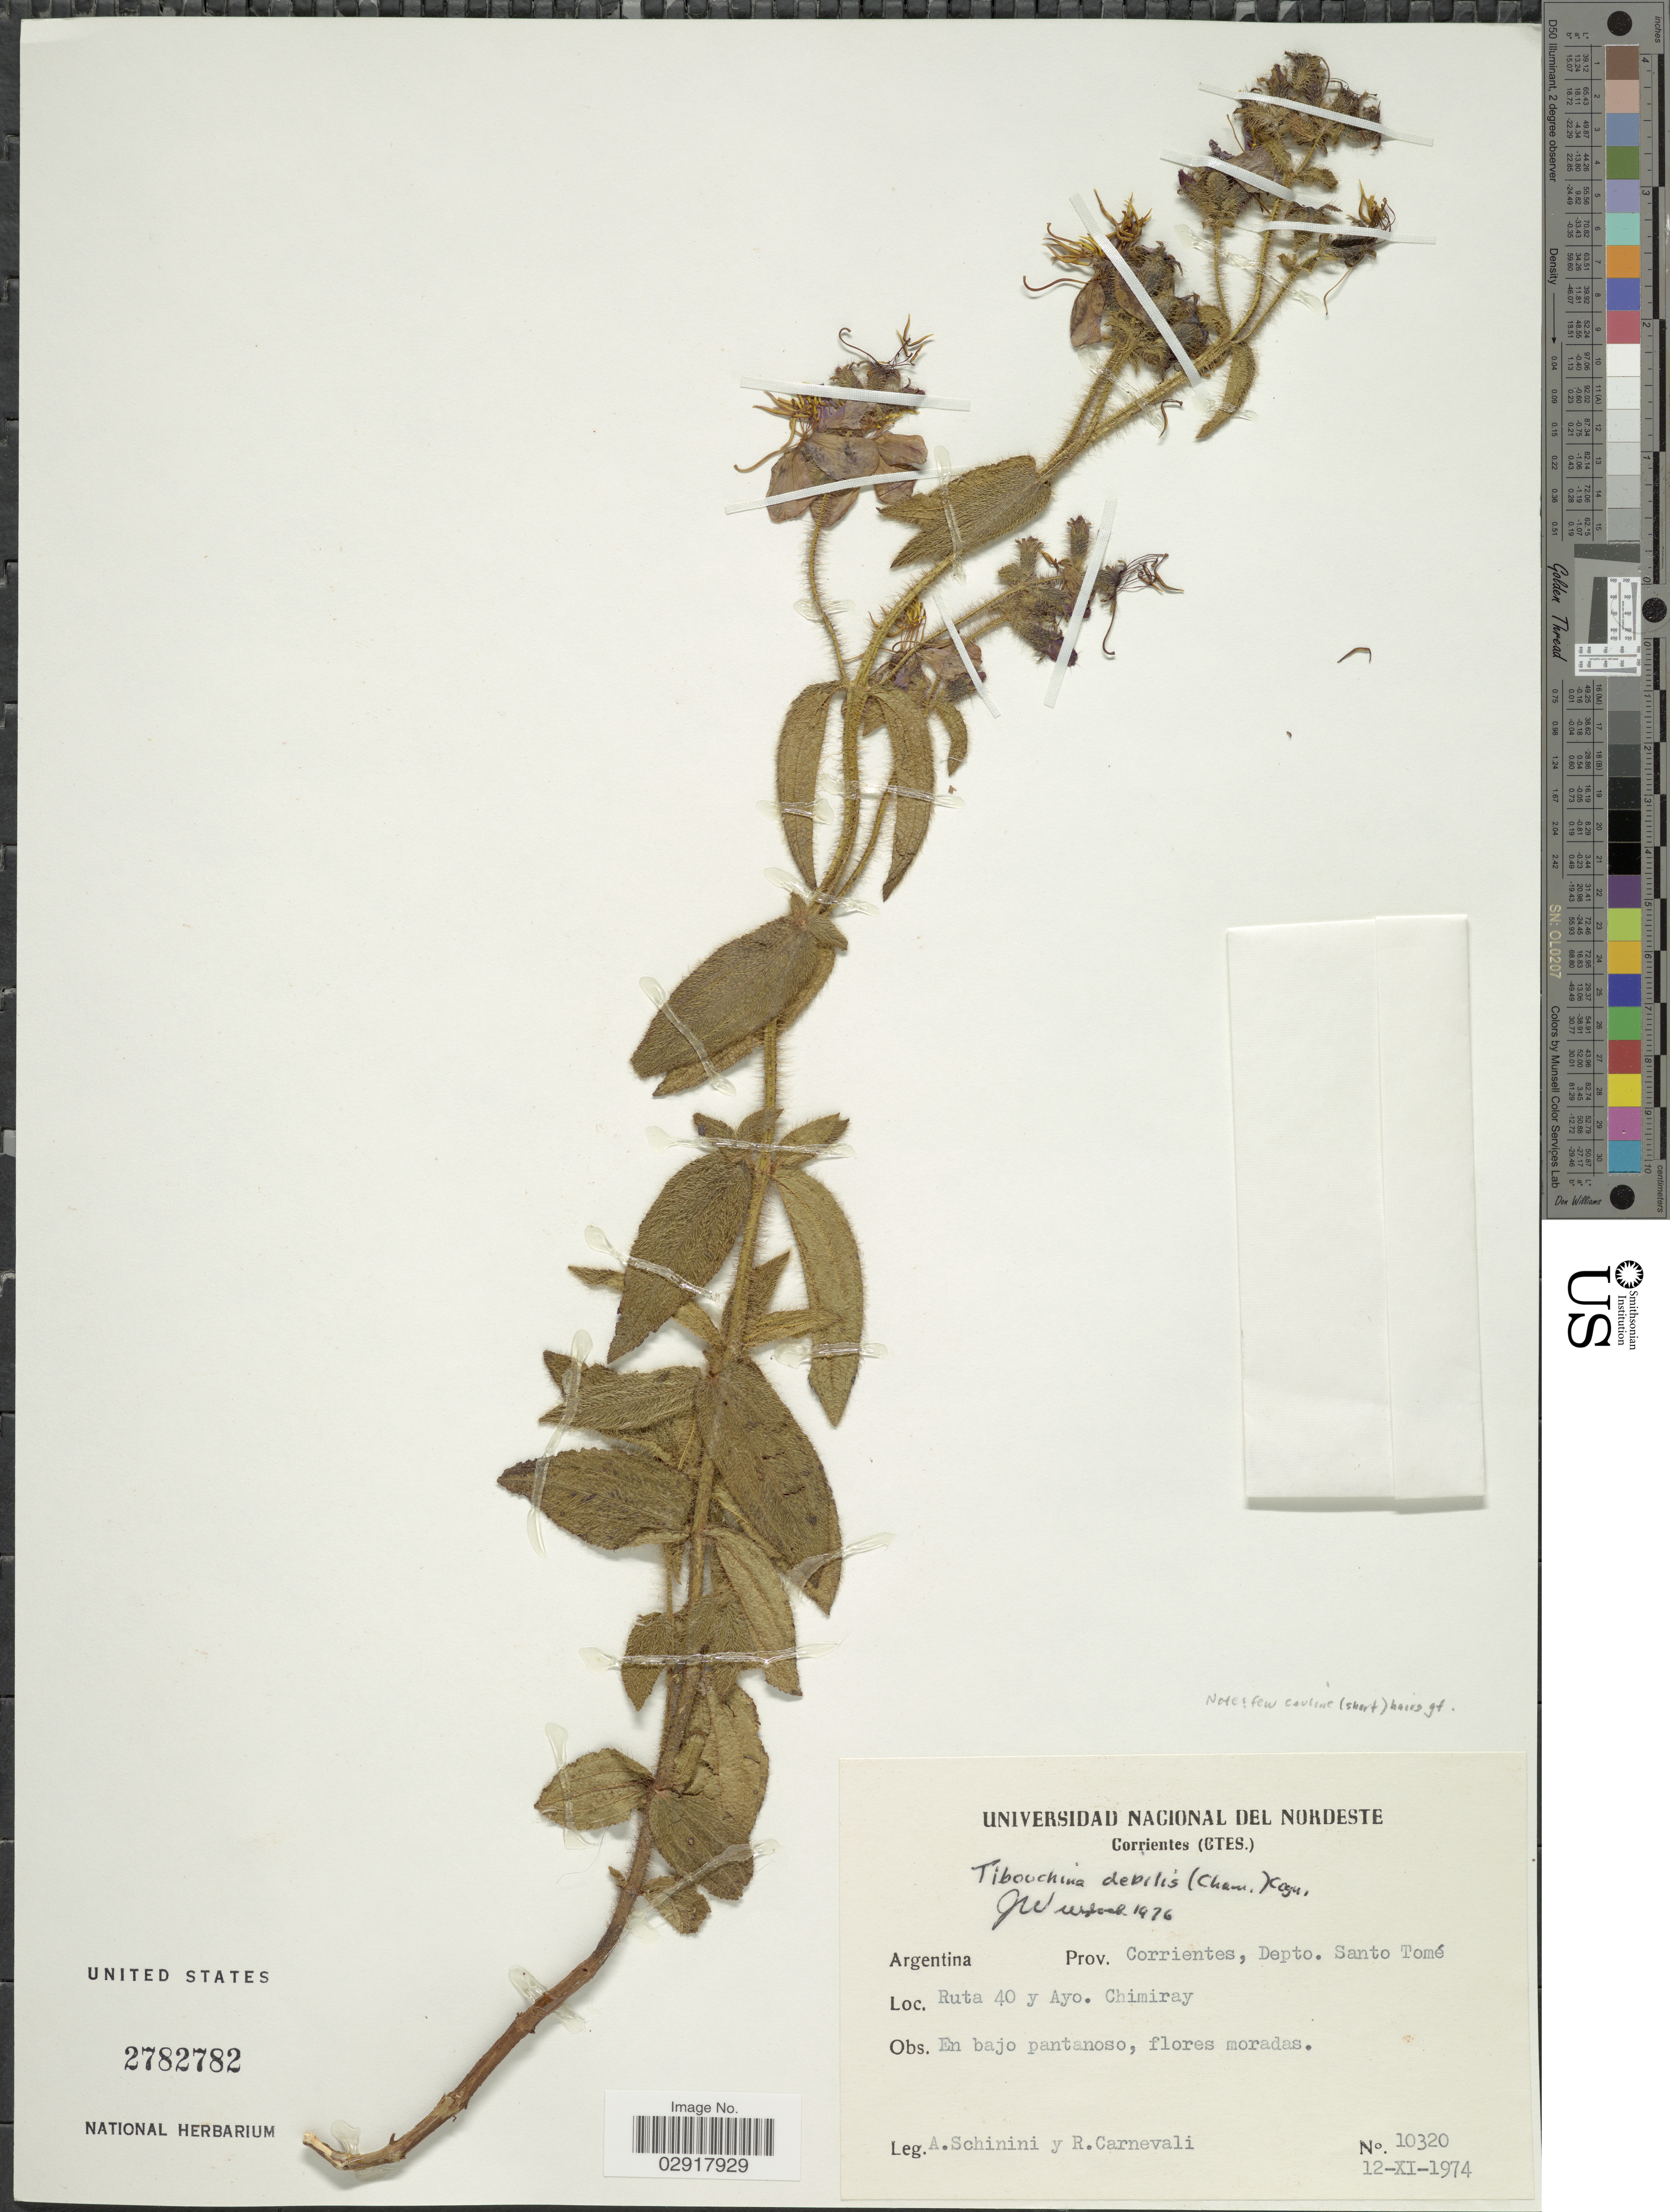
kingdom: Plantae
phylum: Tracheophyta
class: Magnoliopsida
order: Myrtales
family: Melastomataceae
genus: Chaetogastra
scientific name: Chaetogastra debilis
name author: Cham.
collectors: A. Schinini & R. Carnevali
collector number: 10320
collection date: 1974-11-12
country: Argentina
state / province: Corrientes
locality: Depto. Santo Tomé. Ruta 40 y Ayo. Chimiray.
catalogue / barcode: US 2782782